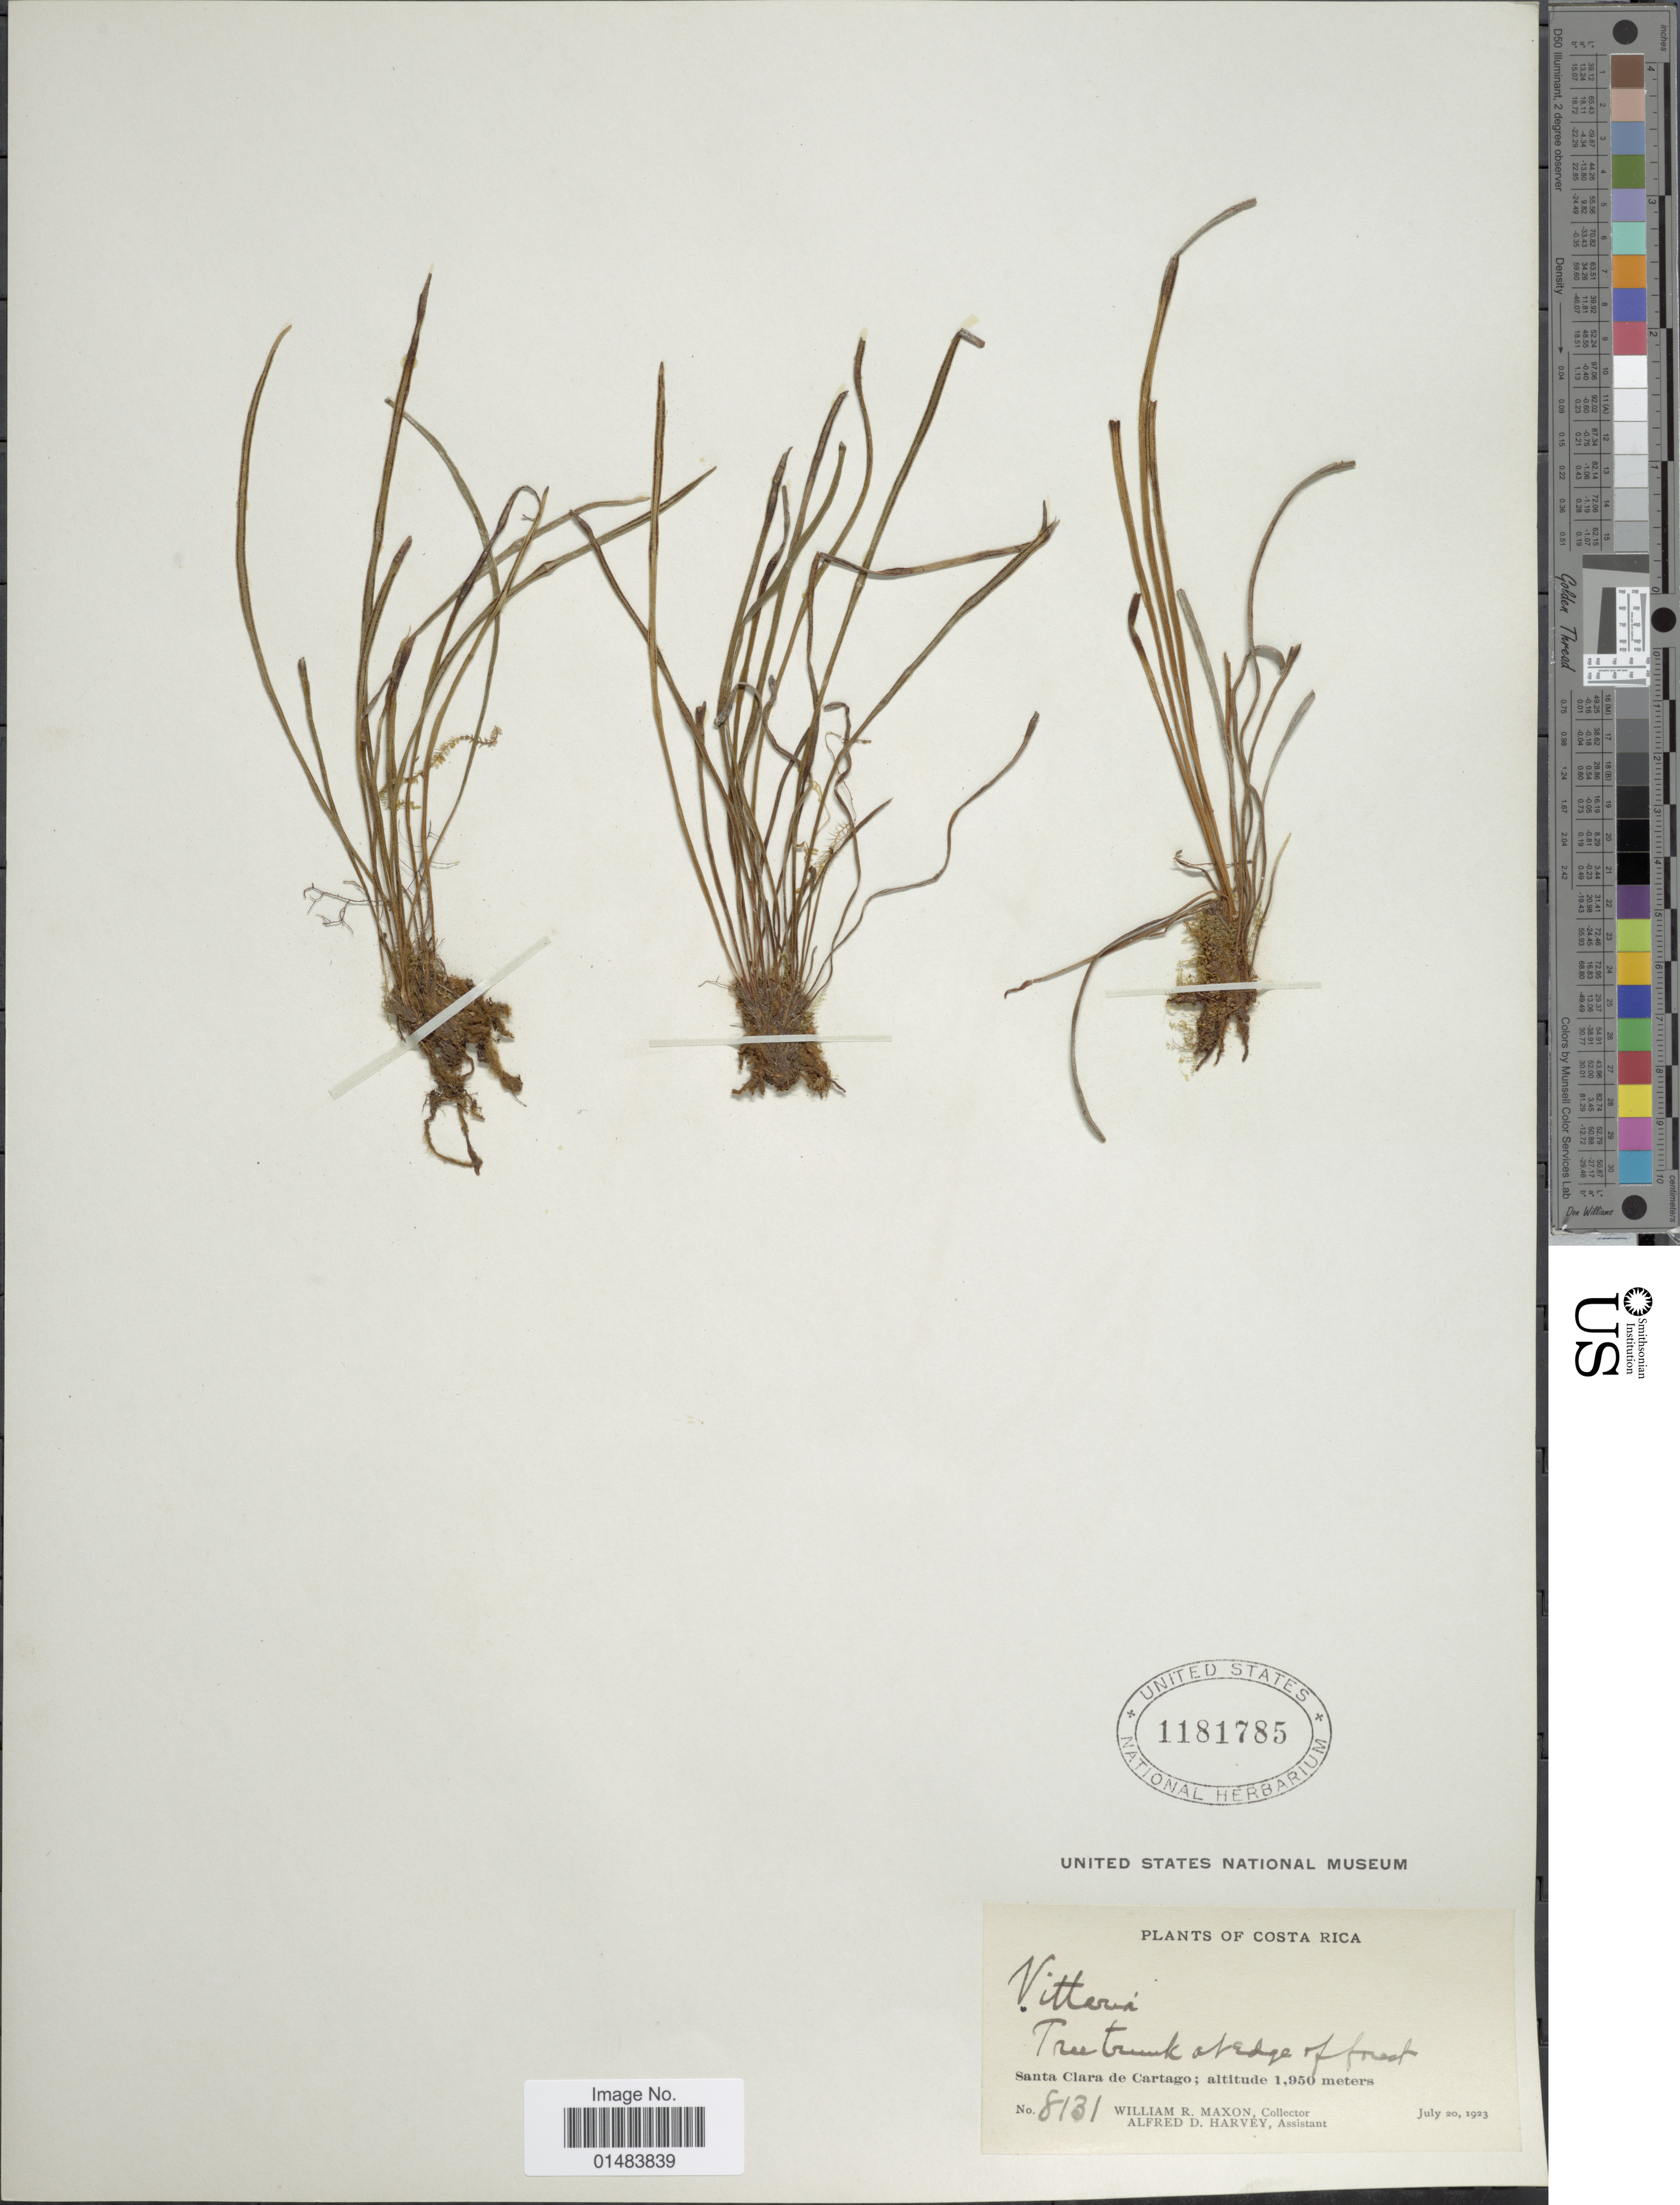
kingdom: Plantae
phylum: Tracheophyta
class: Polypodiopsida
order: Polypodiales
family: Pteridaceae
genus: Vittaria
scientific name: Vittaria sp.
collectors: W. R. Maxon & A. D. Harvey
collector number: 8131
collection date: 1923-07-20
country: Costa Rica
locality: Santa Clara de Cartago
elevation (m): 1950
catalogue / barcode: US 1181785